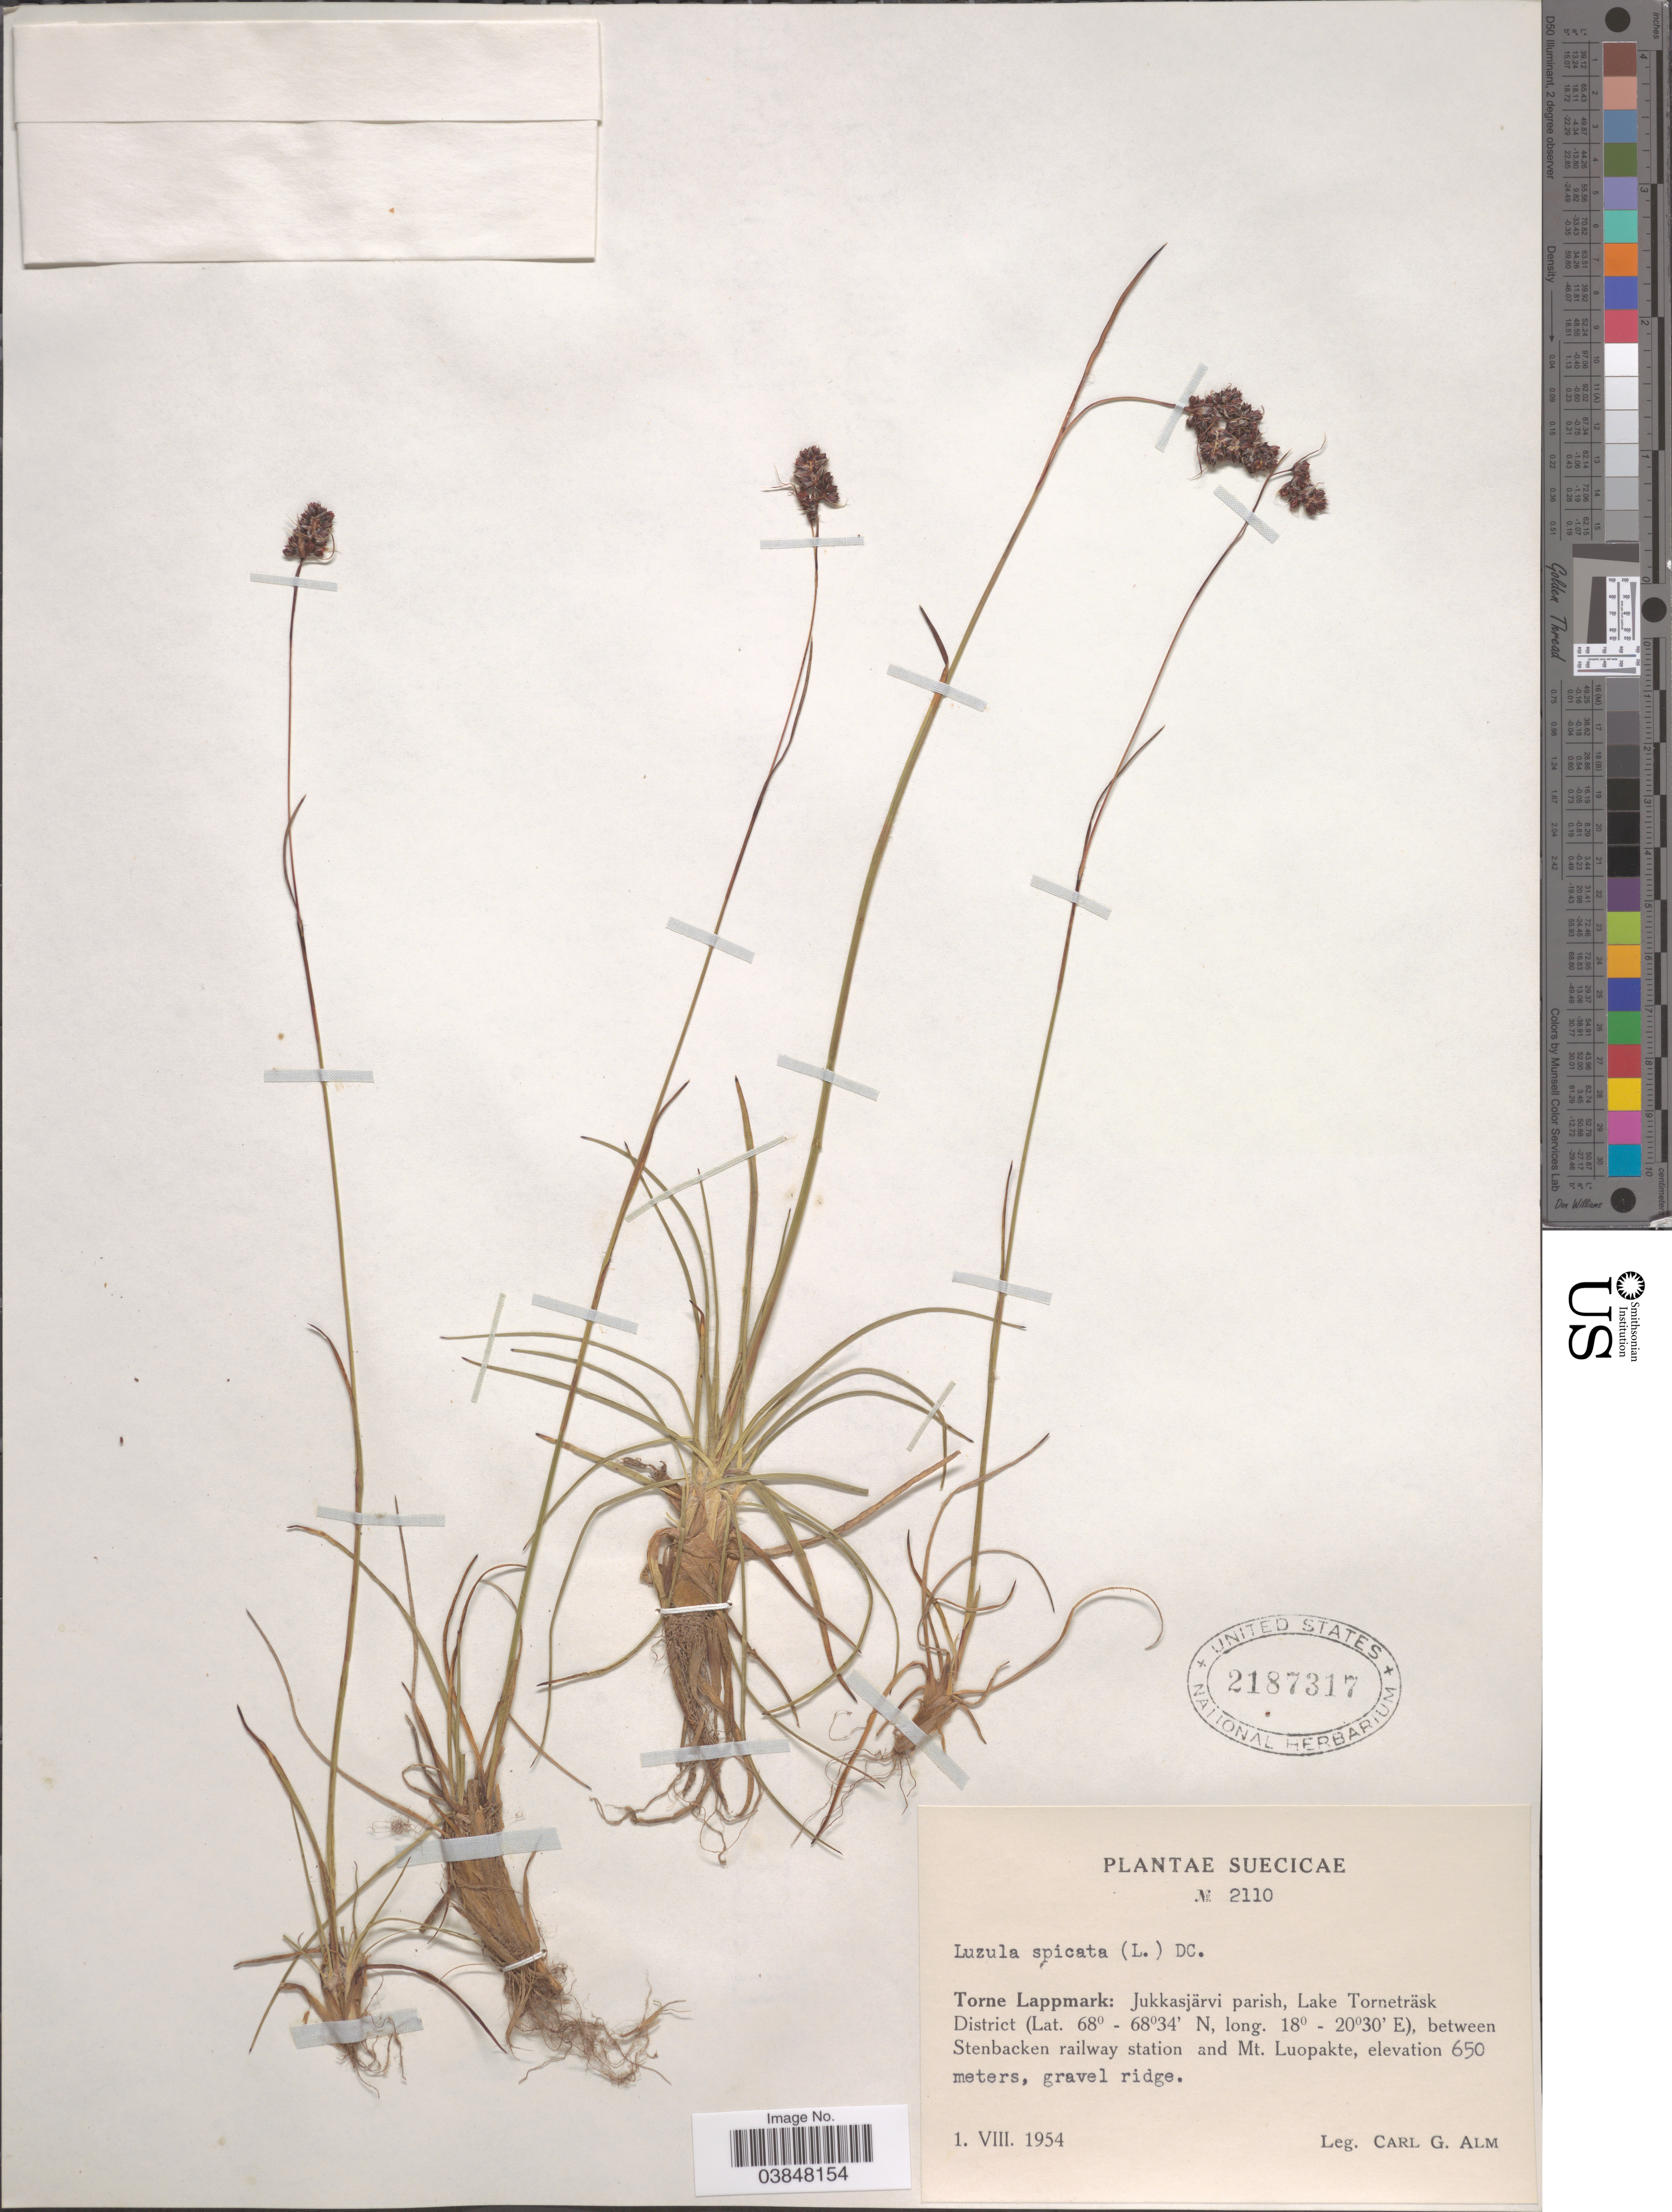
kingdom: Plantae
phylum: Tracheophyta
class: Liliopsida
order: Poales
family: Juncaceae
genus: Luzula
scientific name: Luzula spicata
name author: (L.) DC.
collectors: C. G. Alm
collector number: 2110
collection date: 1954-08-01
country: Sweden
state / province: Norrbotten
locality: Suecicæ. Torne Lappmark: Jukkasjärvi parish, Lake Torneträsk District, between Stenbacken railway station and Mt. Luopakte.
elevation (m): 650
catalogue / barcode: US 2187317